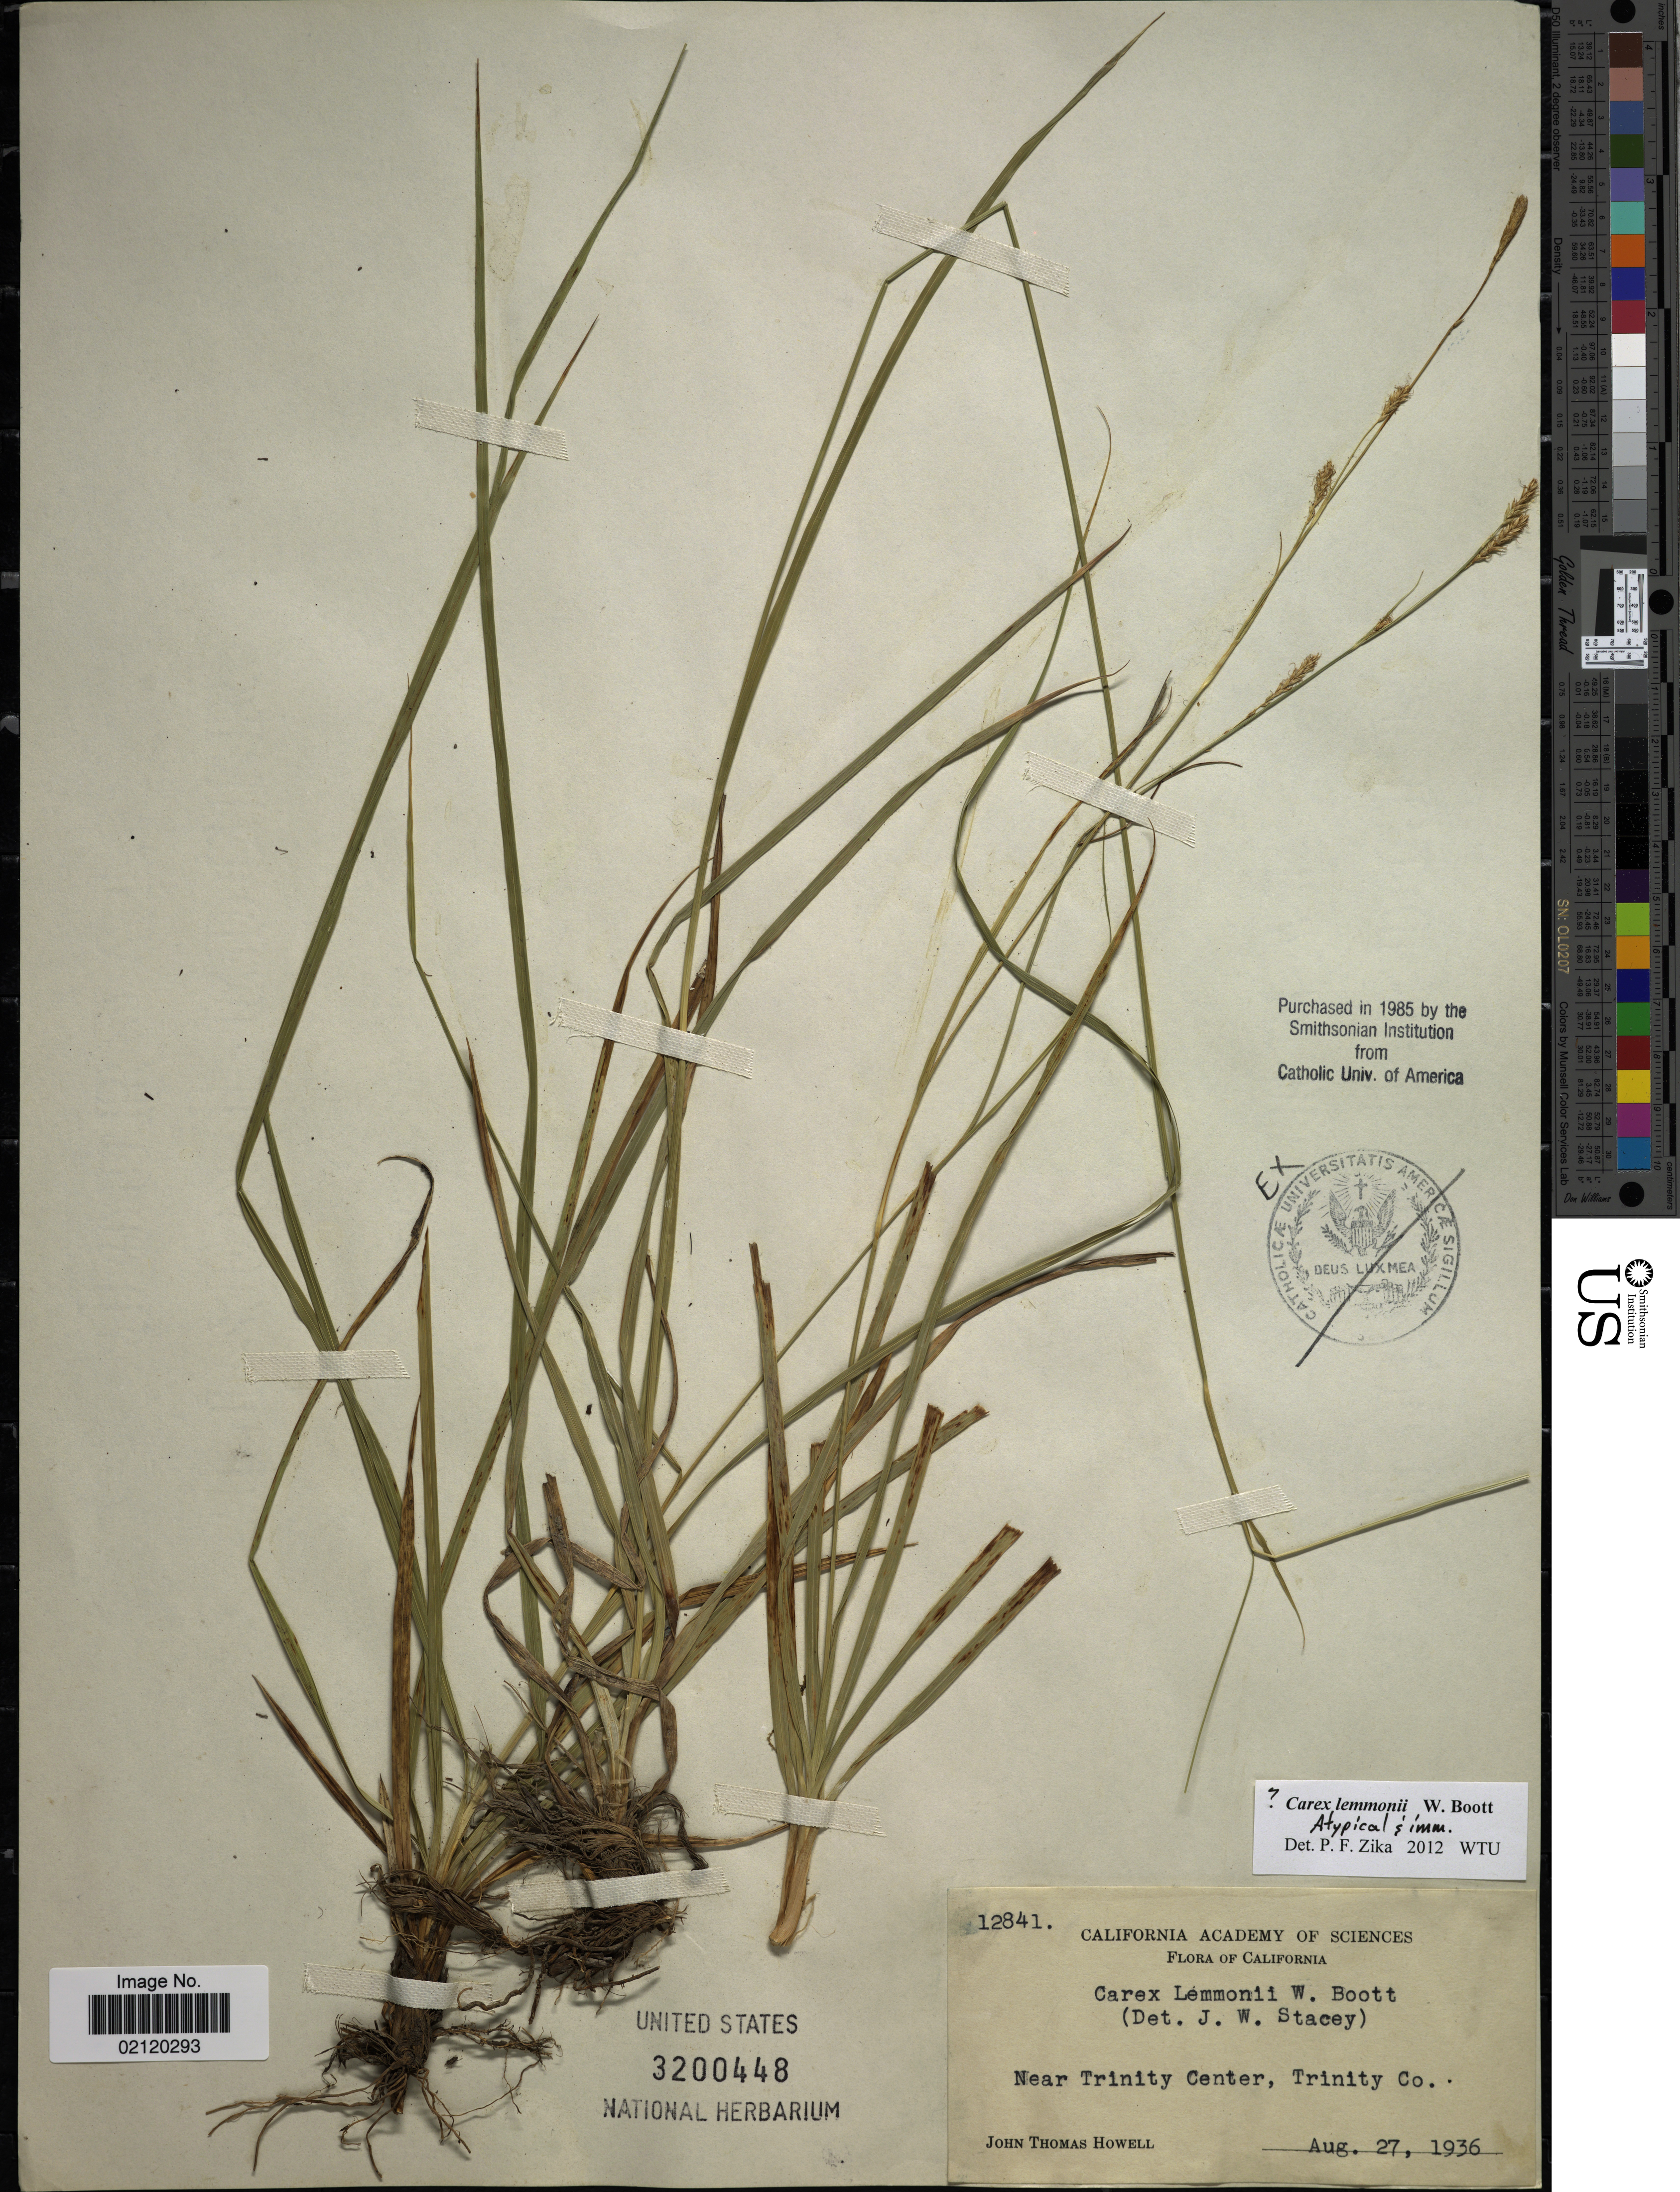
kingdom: Plantae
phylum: Tracheophyta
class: Liliopsida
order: Poales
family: Cyperaceae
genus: Carex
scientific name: Carex lemmonii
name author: W. Boott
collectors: J. T. Howell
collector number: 12841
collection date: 1936-08-27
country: United States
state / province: California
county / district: Trinity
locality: Near Trinity Center, Trinity Co.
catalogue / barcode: US 3200448